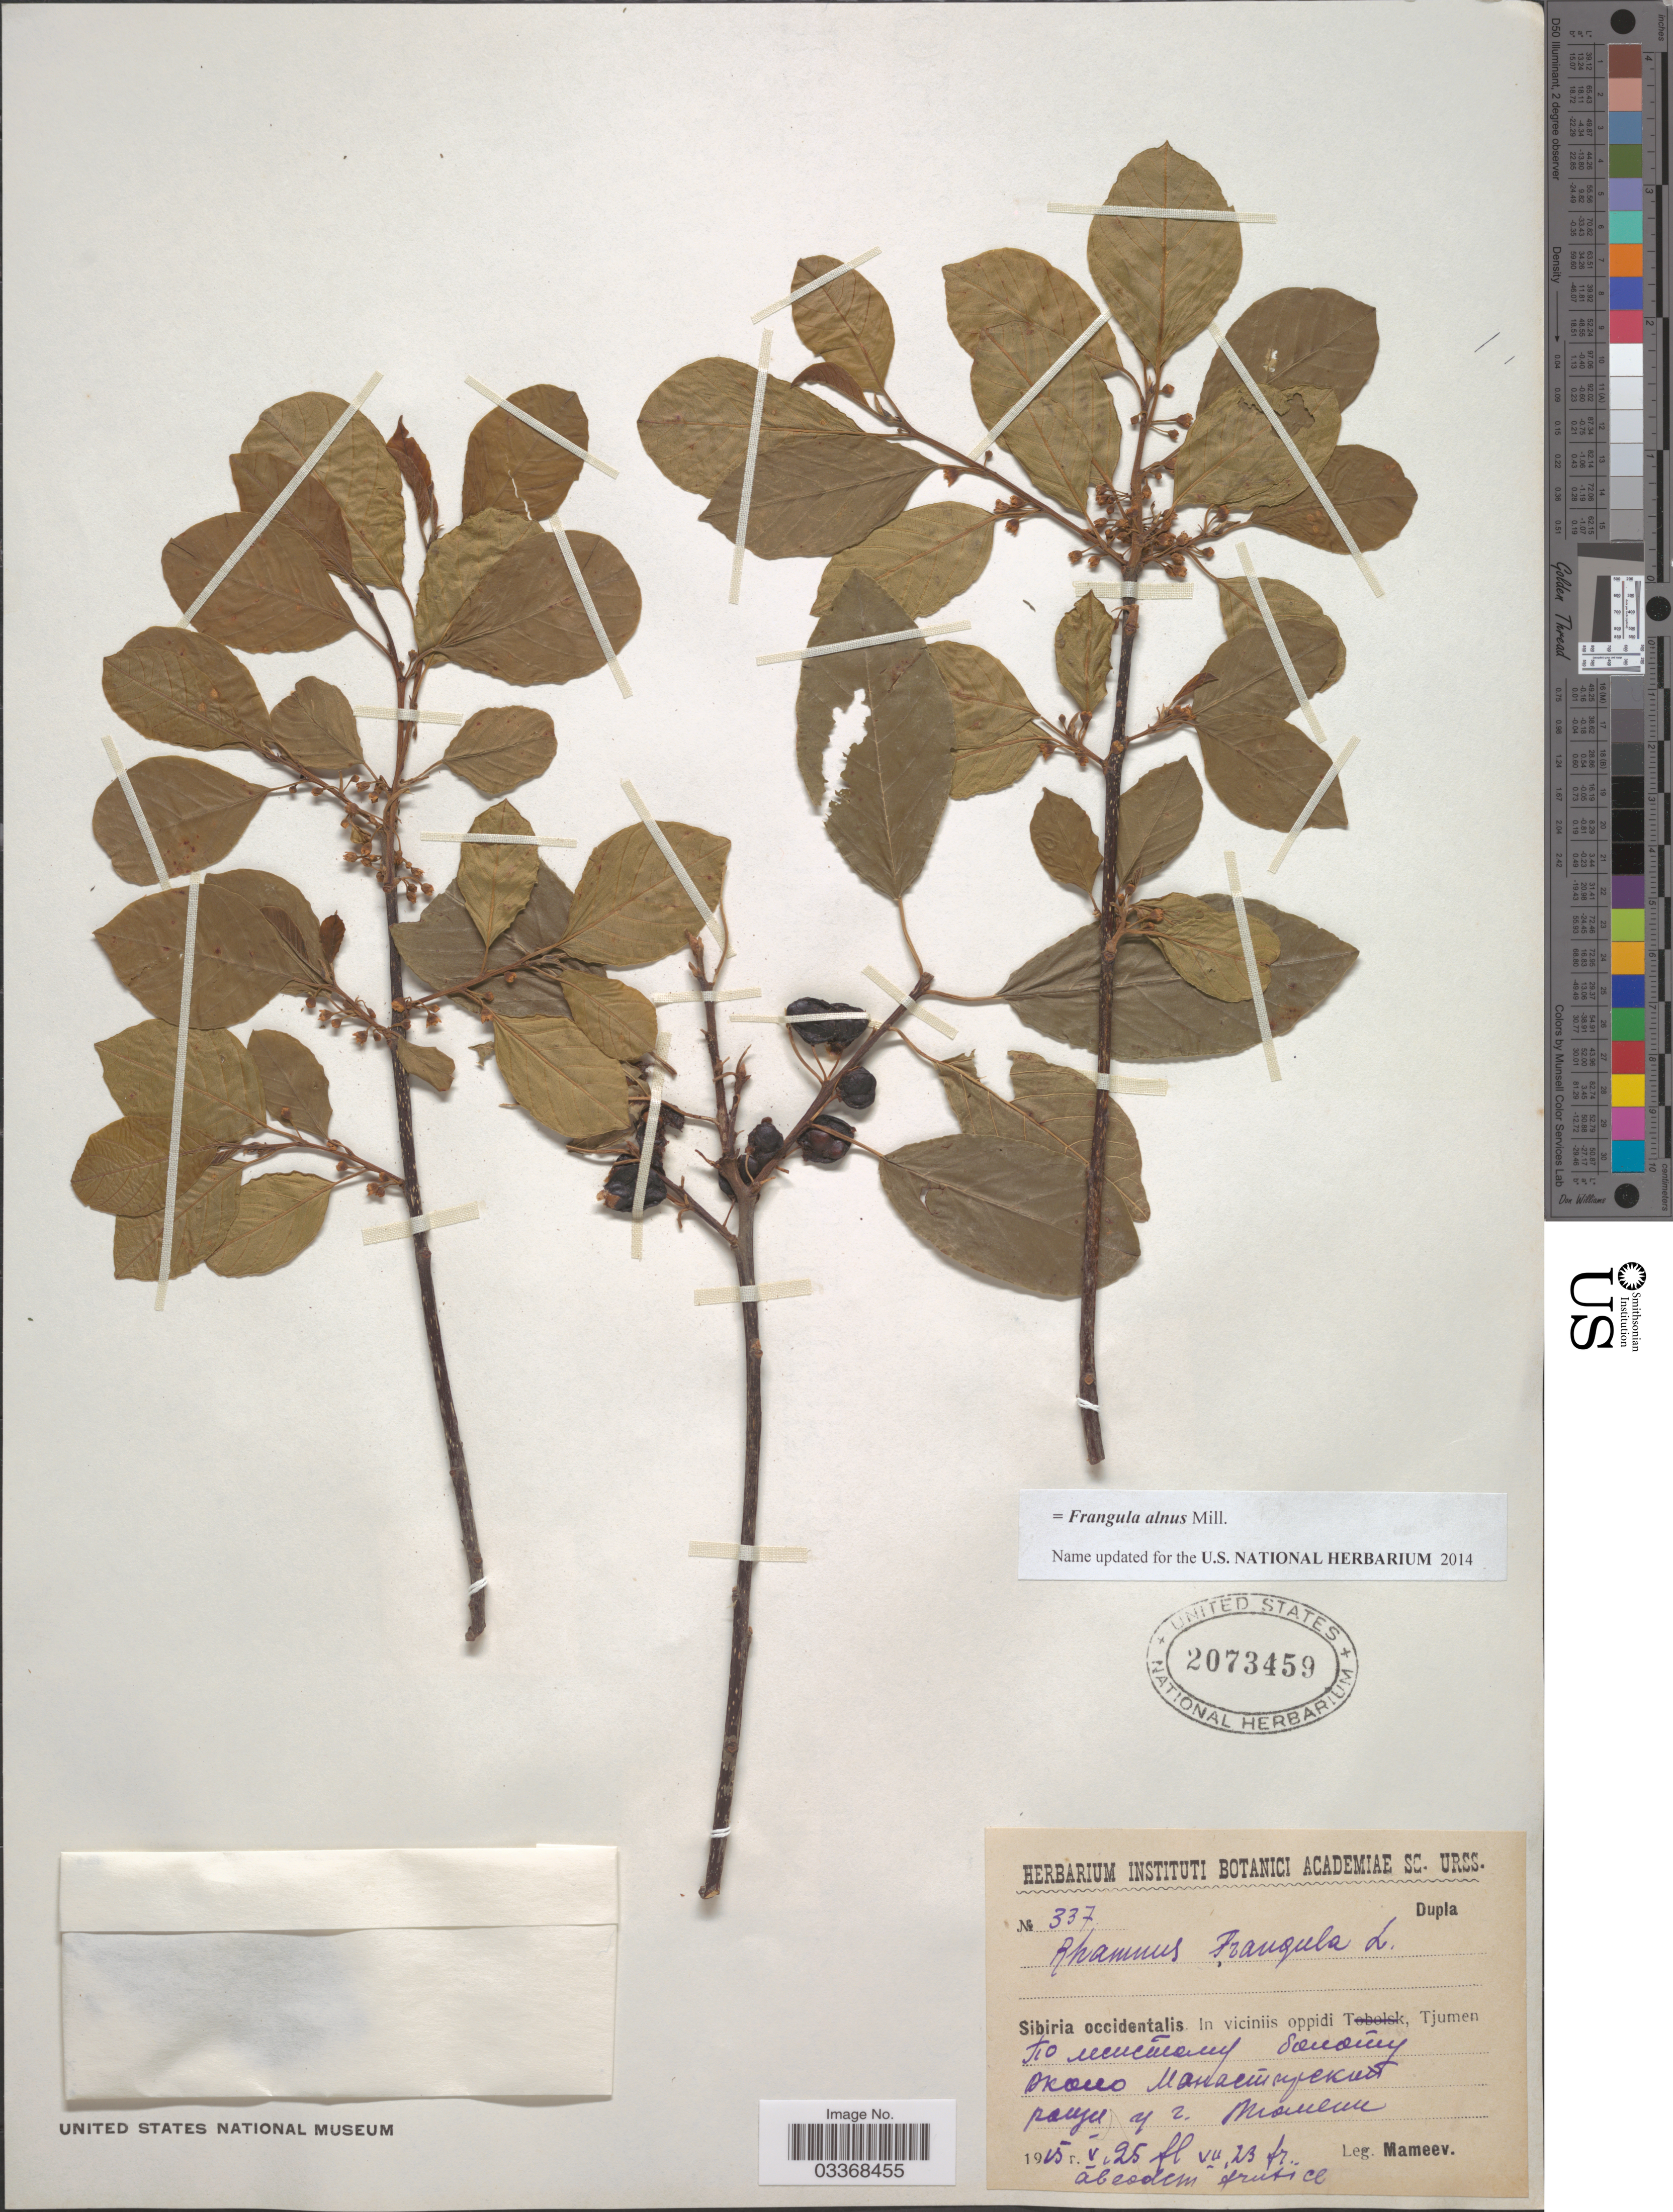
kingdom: Plantae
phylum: Tracheophyta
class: Magnoliopsida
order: Rosales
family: Rhamnaceae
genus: Frangula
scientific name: Frangula alnus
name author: Mill.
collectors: Mameev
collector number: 337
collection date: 1925-05-25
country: Russian Federation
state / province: Tyumen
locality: Sibiria occidentalis. In viciinis oppidi, Tjumen. X.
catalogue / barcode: US 2073459